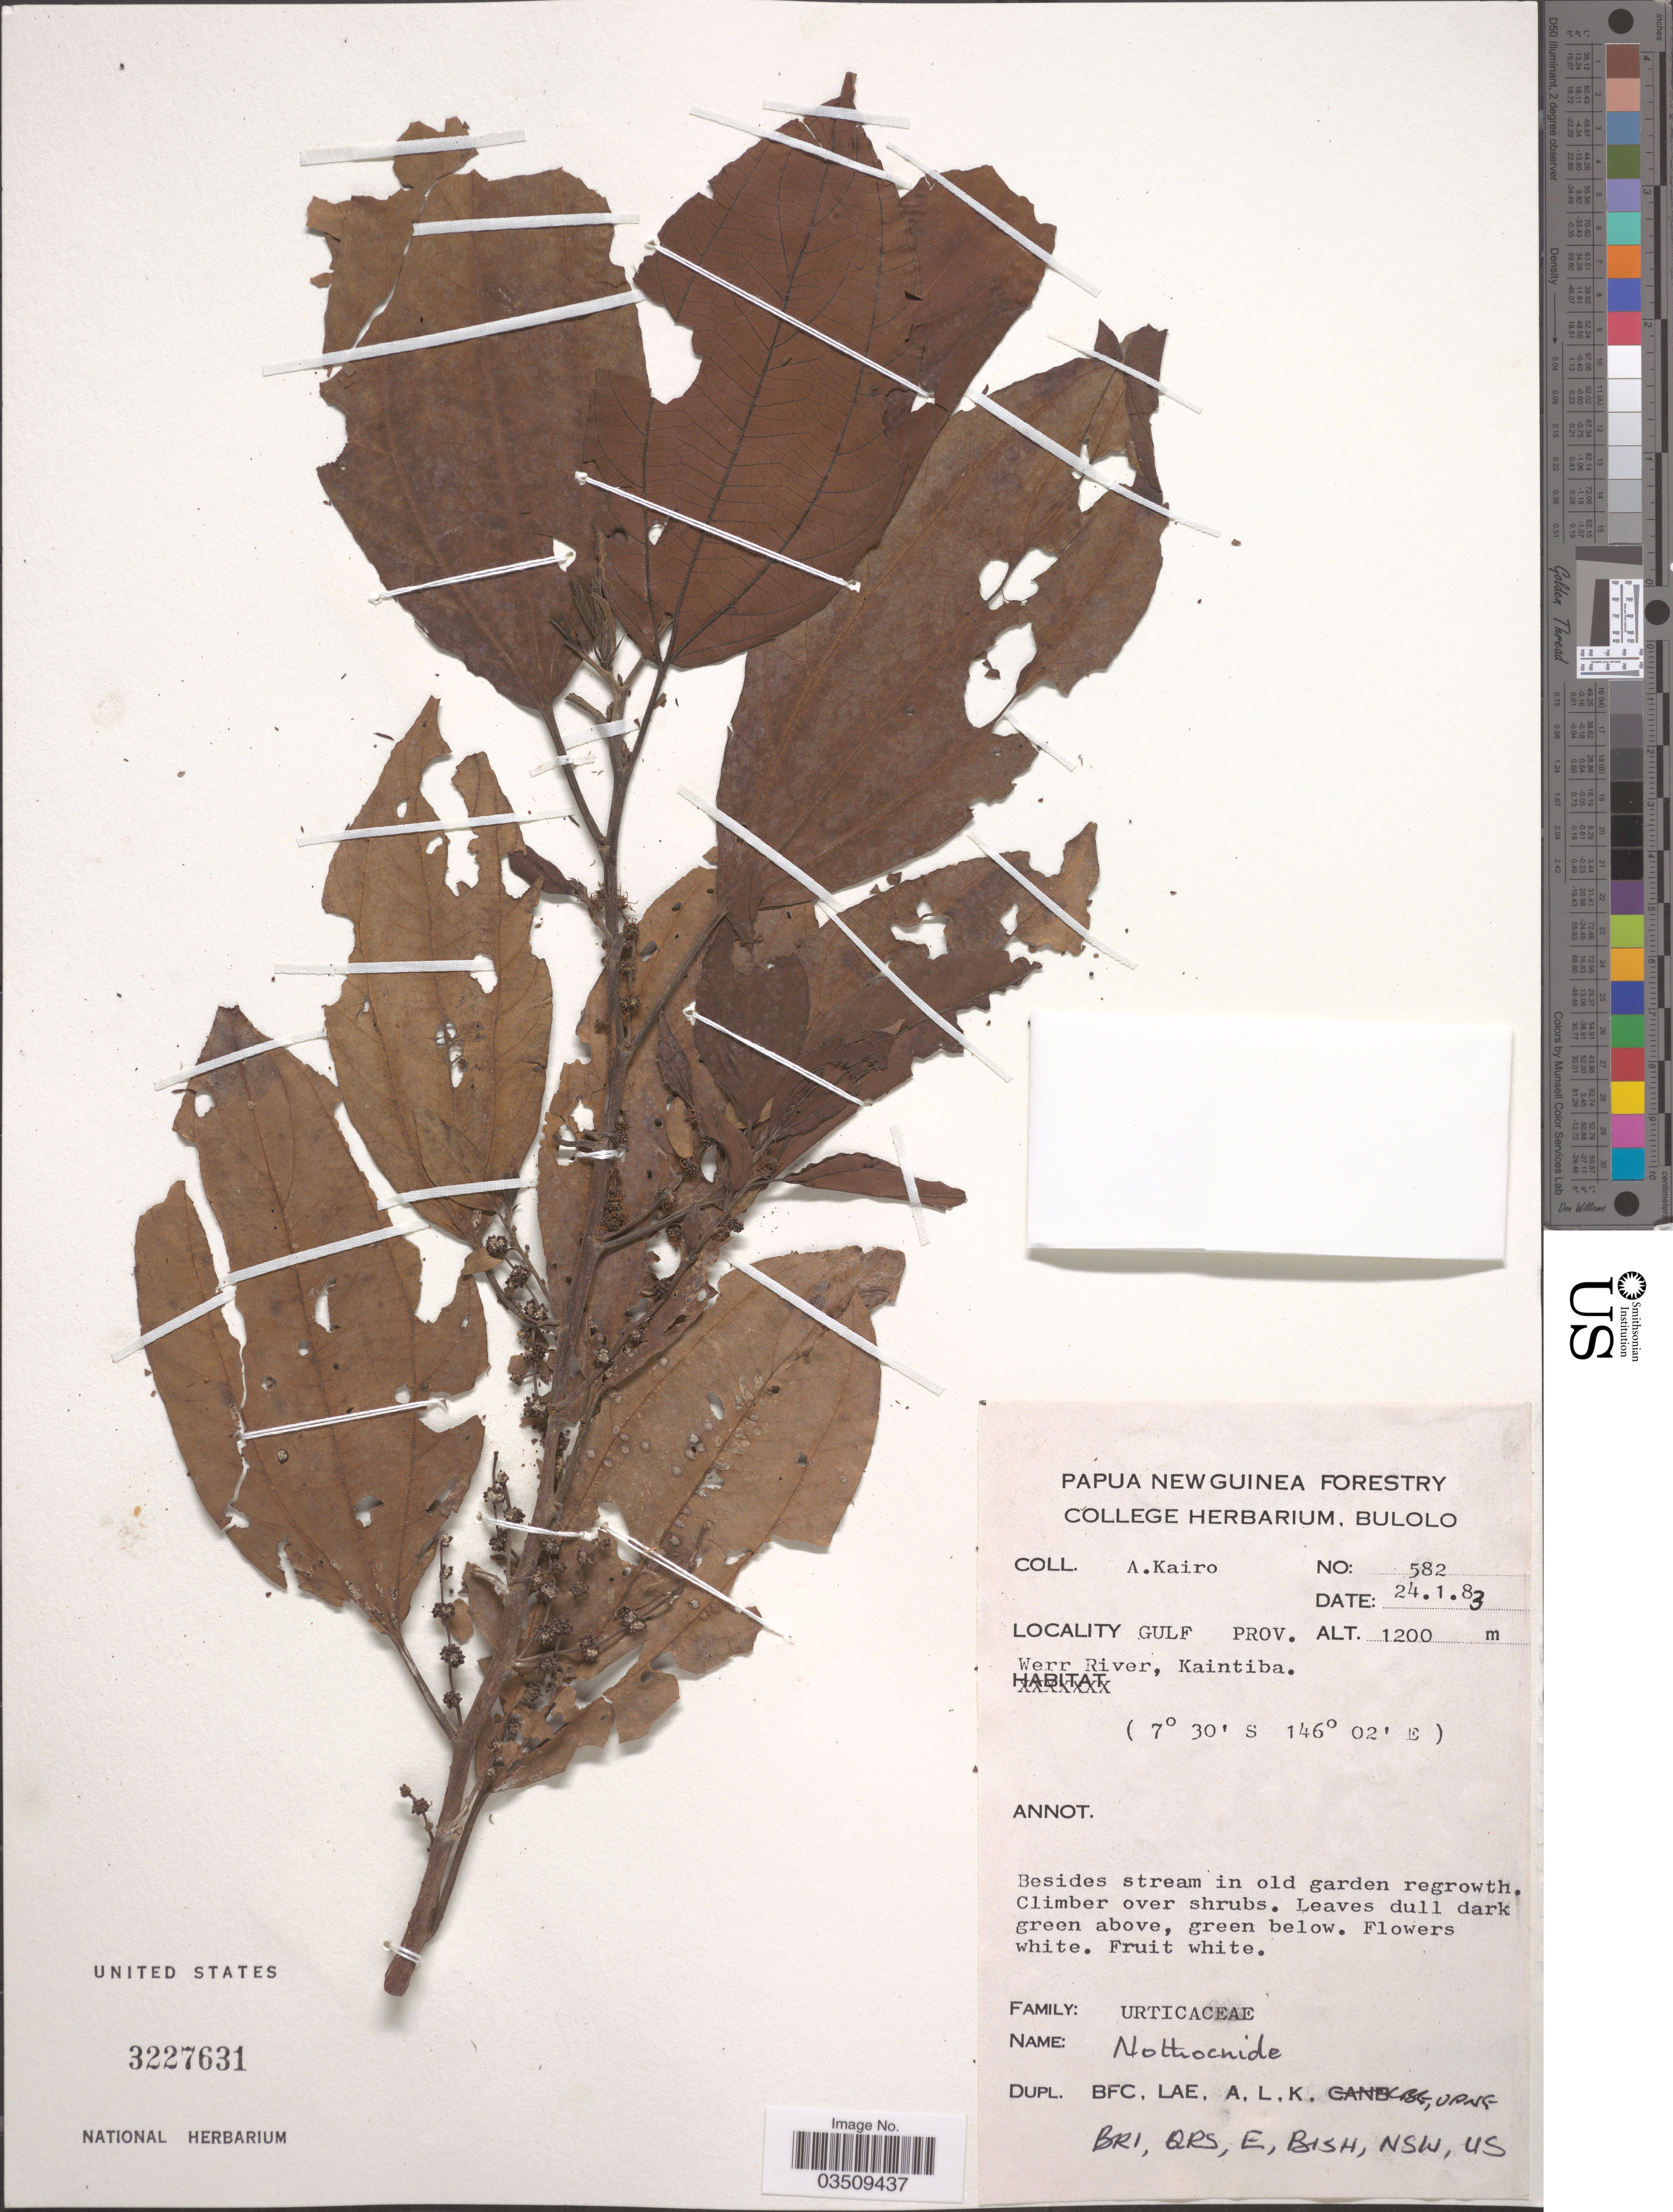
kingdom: Plantae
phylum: Tracheophyta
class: Magnoliopsida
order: Rosales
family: Urticaceae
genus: Nothocnide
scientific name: Nothocnide sp.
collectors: A. Kairo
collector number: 582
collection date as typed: Transcribed d/m/y: 24/1/83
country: Papua New Guinea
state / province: Gulf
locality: Werr River, Kaintiba.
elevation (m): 1200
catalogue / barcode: US 3227631